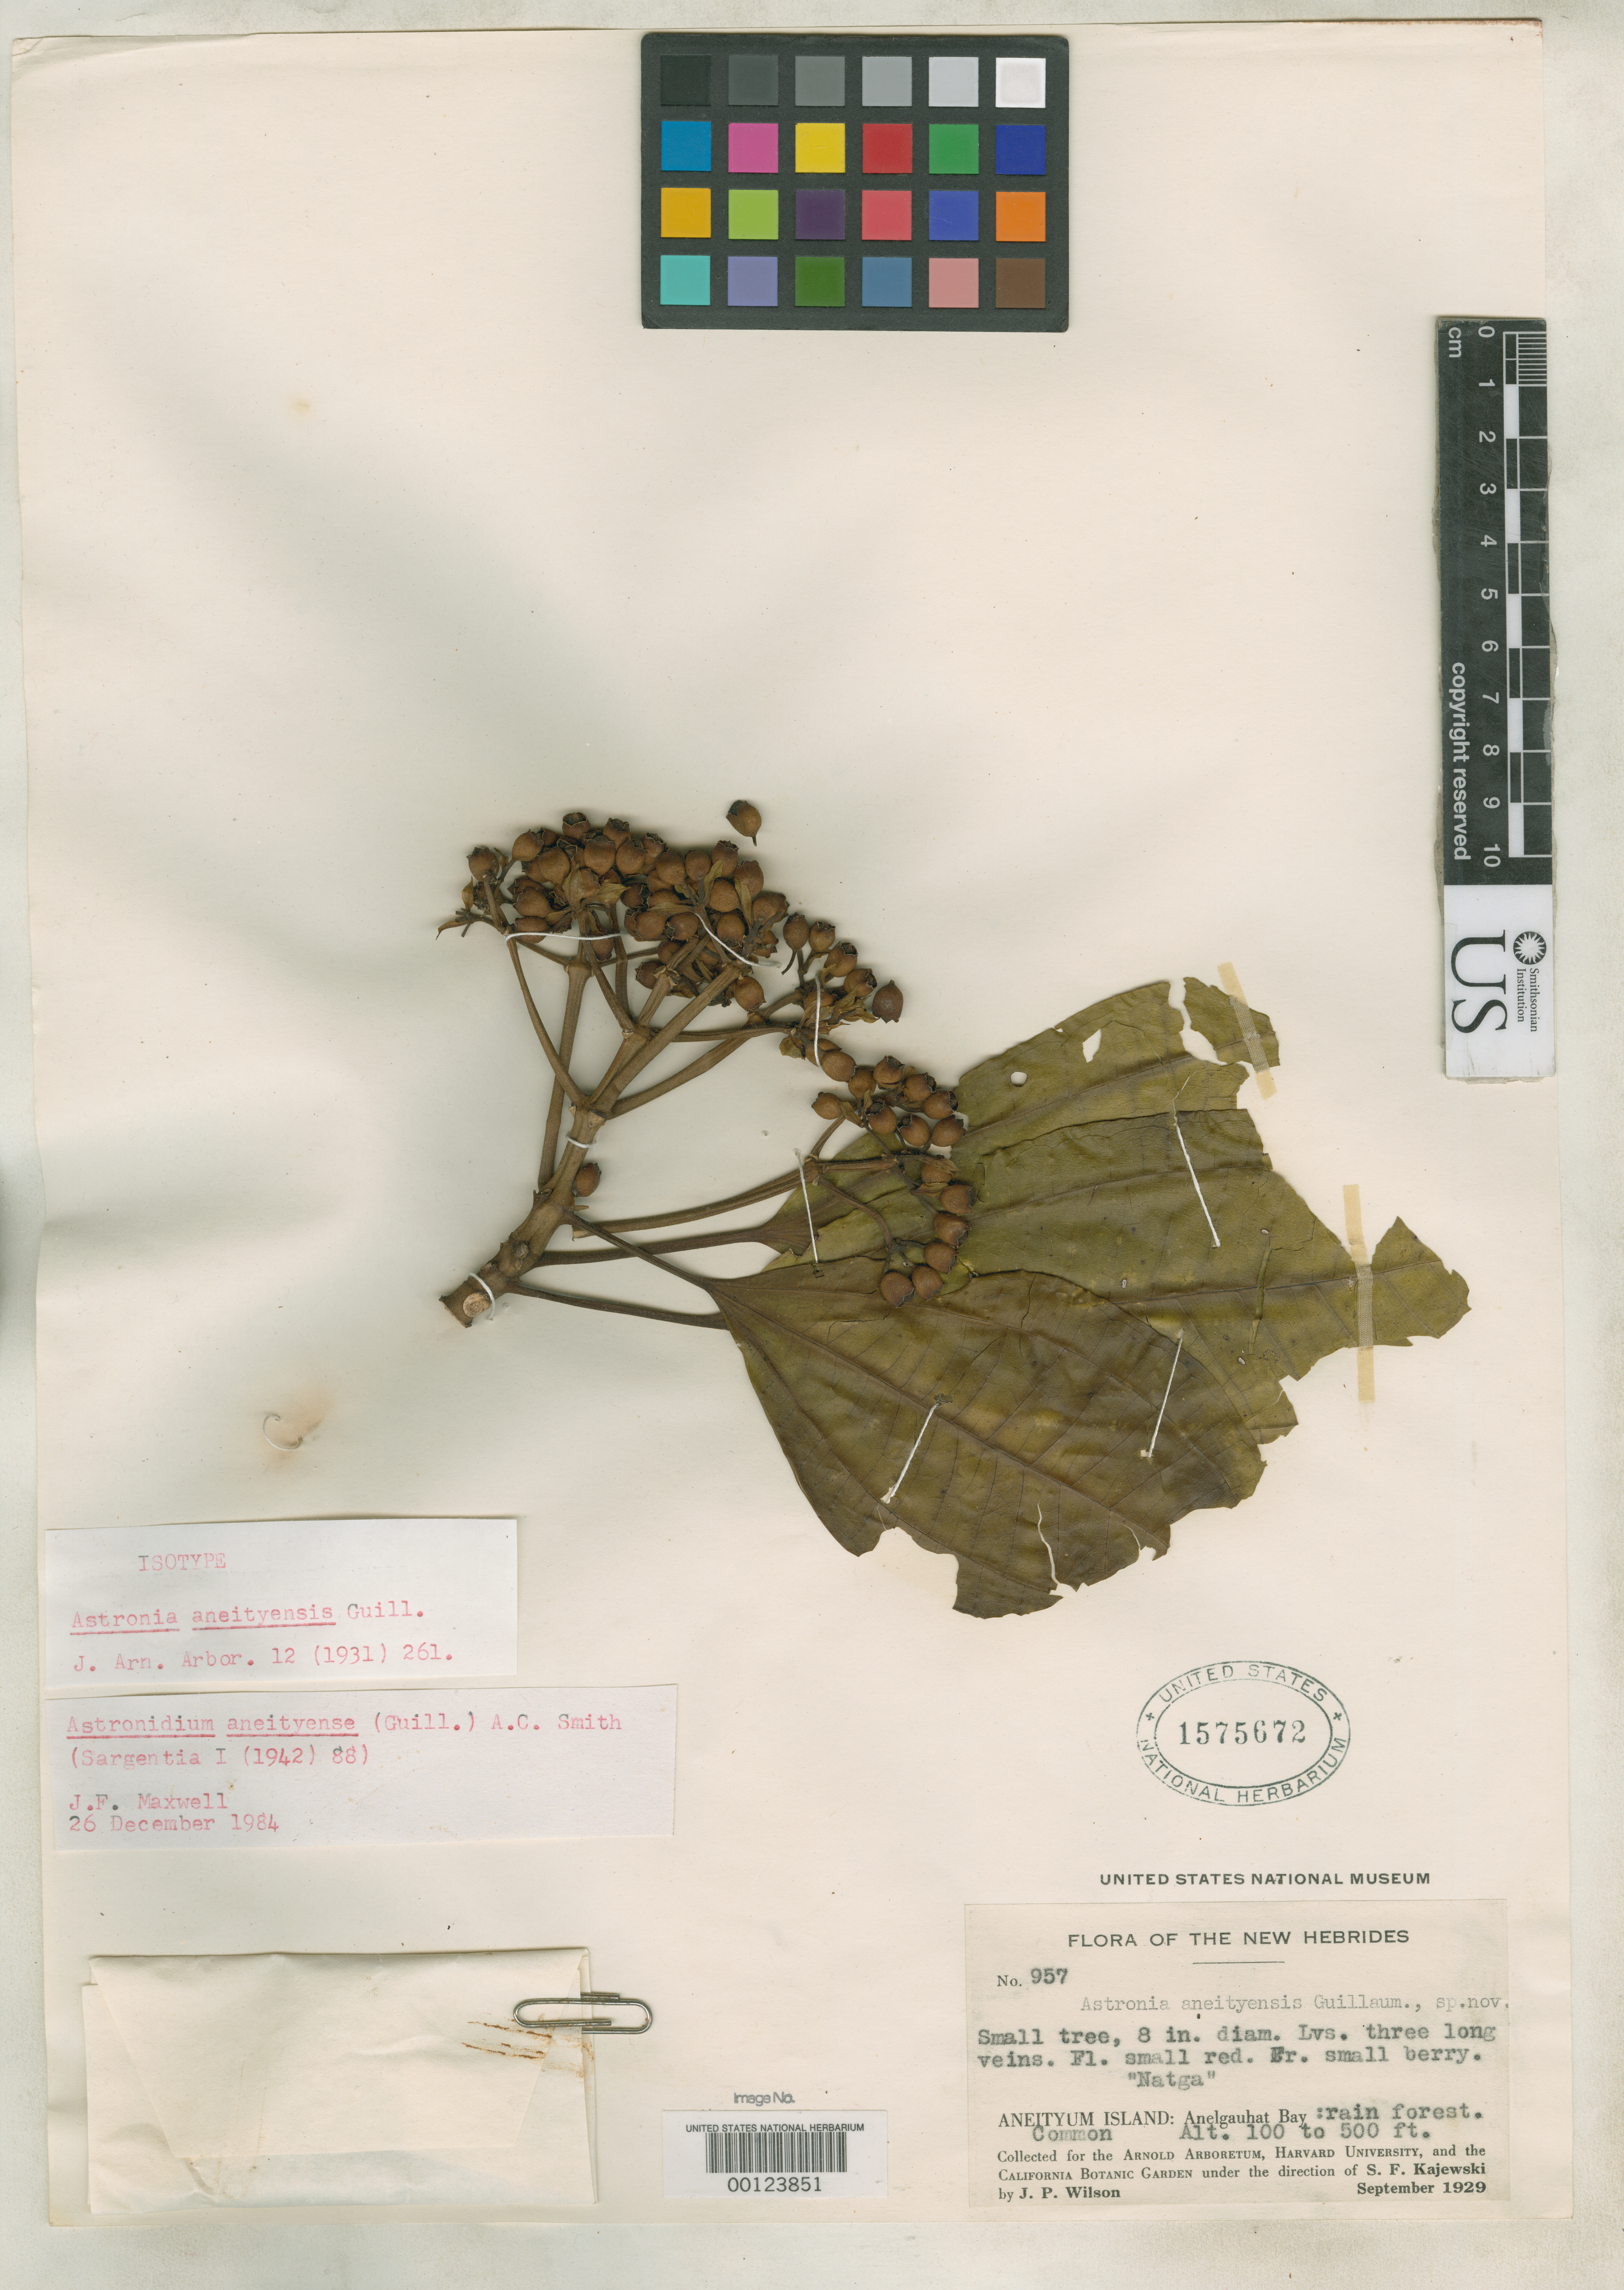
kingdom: Plantae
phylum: Tracheophyta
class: Magnoliopsida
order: Myrtales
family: Melastomataceae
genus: Astronia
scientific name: Astronia aneityensis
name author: Guillaumin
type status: Isosyntype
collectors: J. P. Wilson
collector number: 957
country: Vanuatu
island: Anatom [Aneityum]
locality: Anelgauhat Bay.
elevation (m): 35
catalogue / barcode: US 1575672